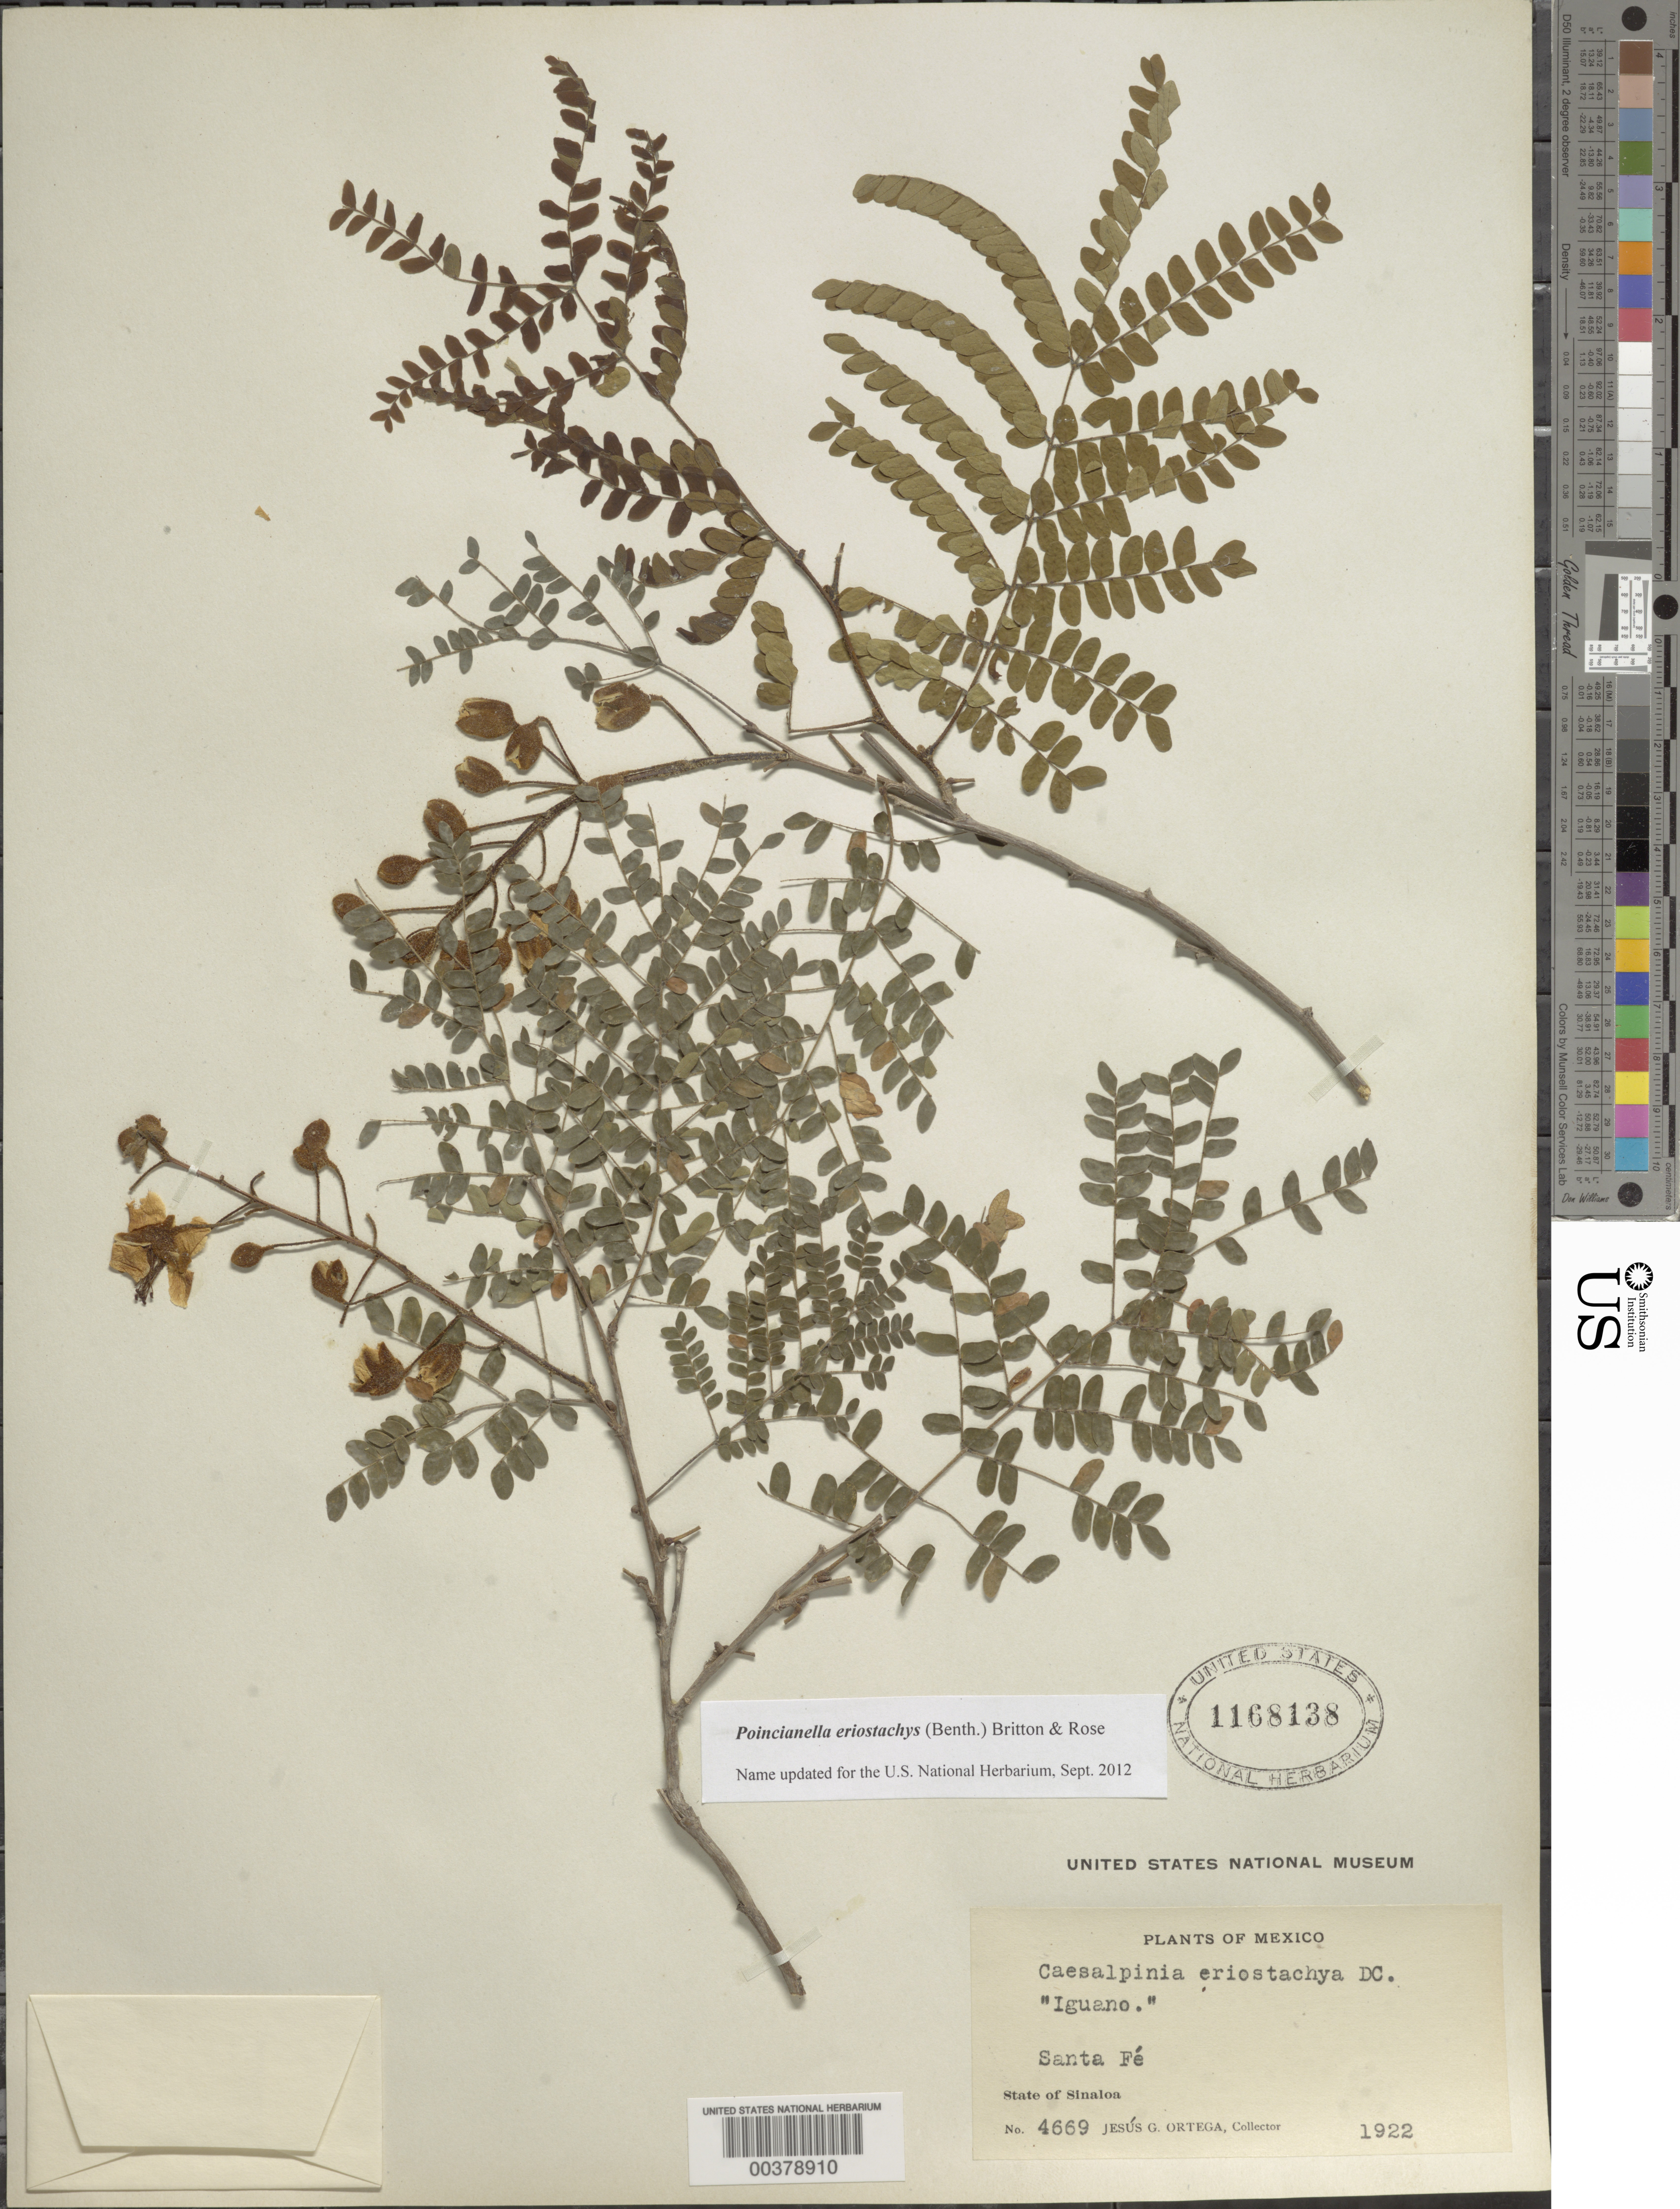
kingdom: Plantae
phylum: Tracheophyta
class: Magnoliopsida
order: Fabales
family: Fabaceae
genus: Cenostigma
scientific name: Cenostigma eriostachys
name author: (Benth.) Gagnon & G.P. Lewis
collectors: J. Ortega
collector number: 4669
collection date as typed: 1922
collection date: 1922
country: Mexico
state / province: Sinaloa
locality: Santa fe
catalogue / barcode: US 1168138